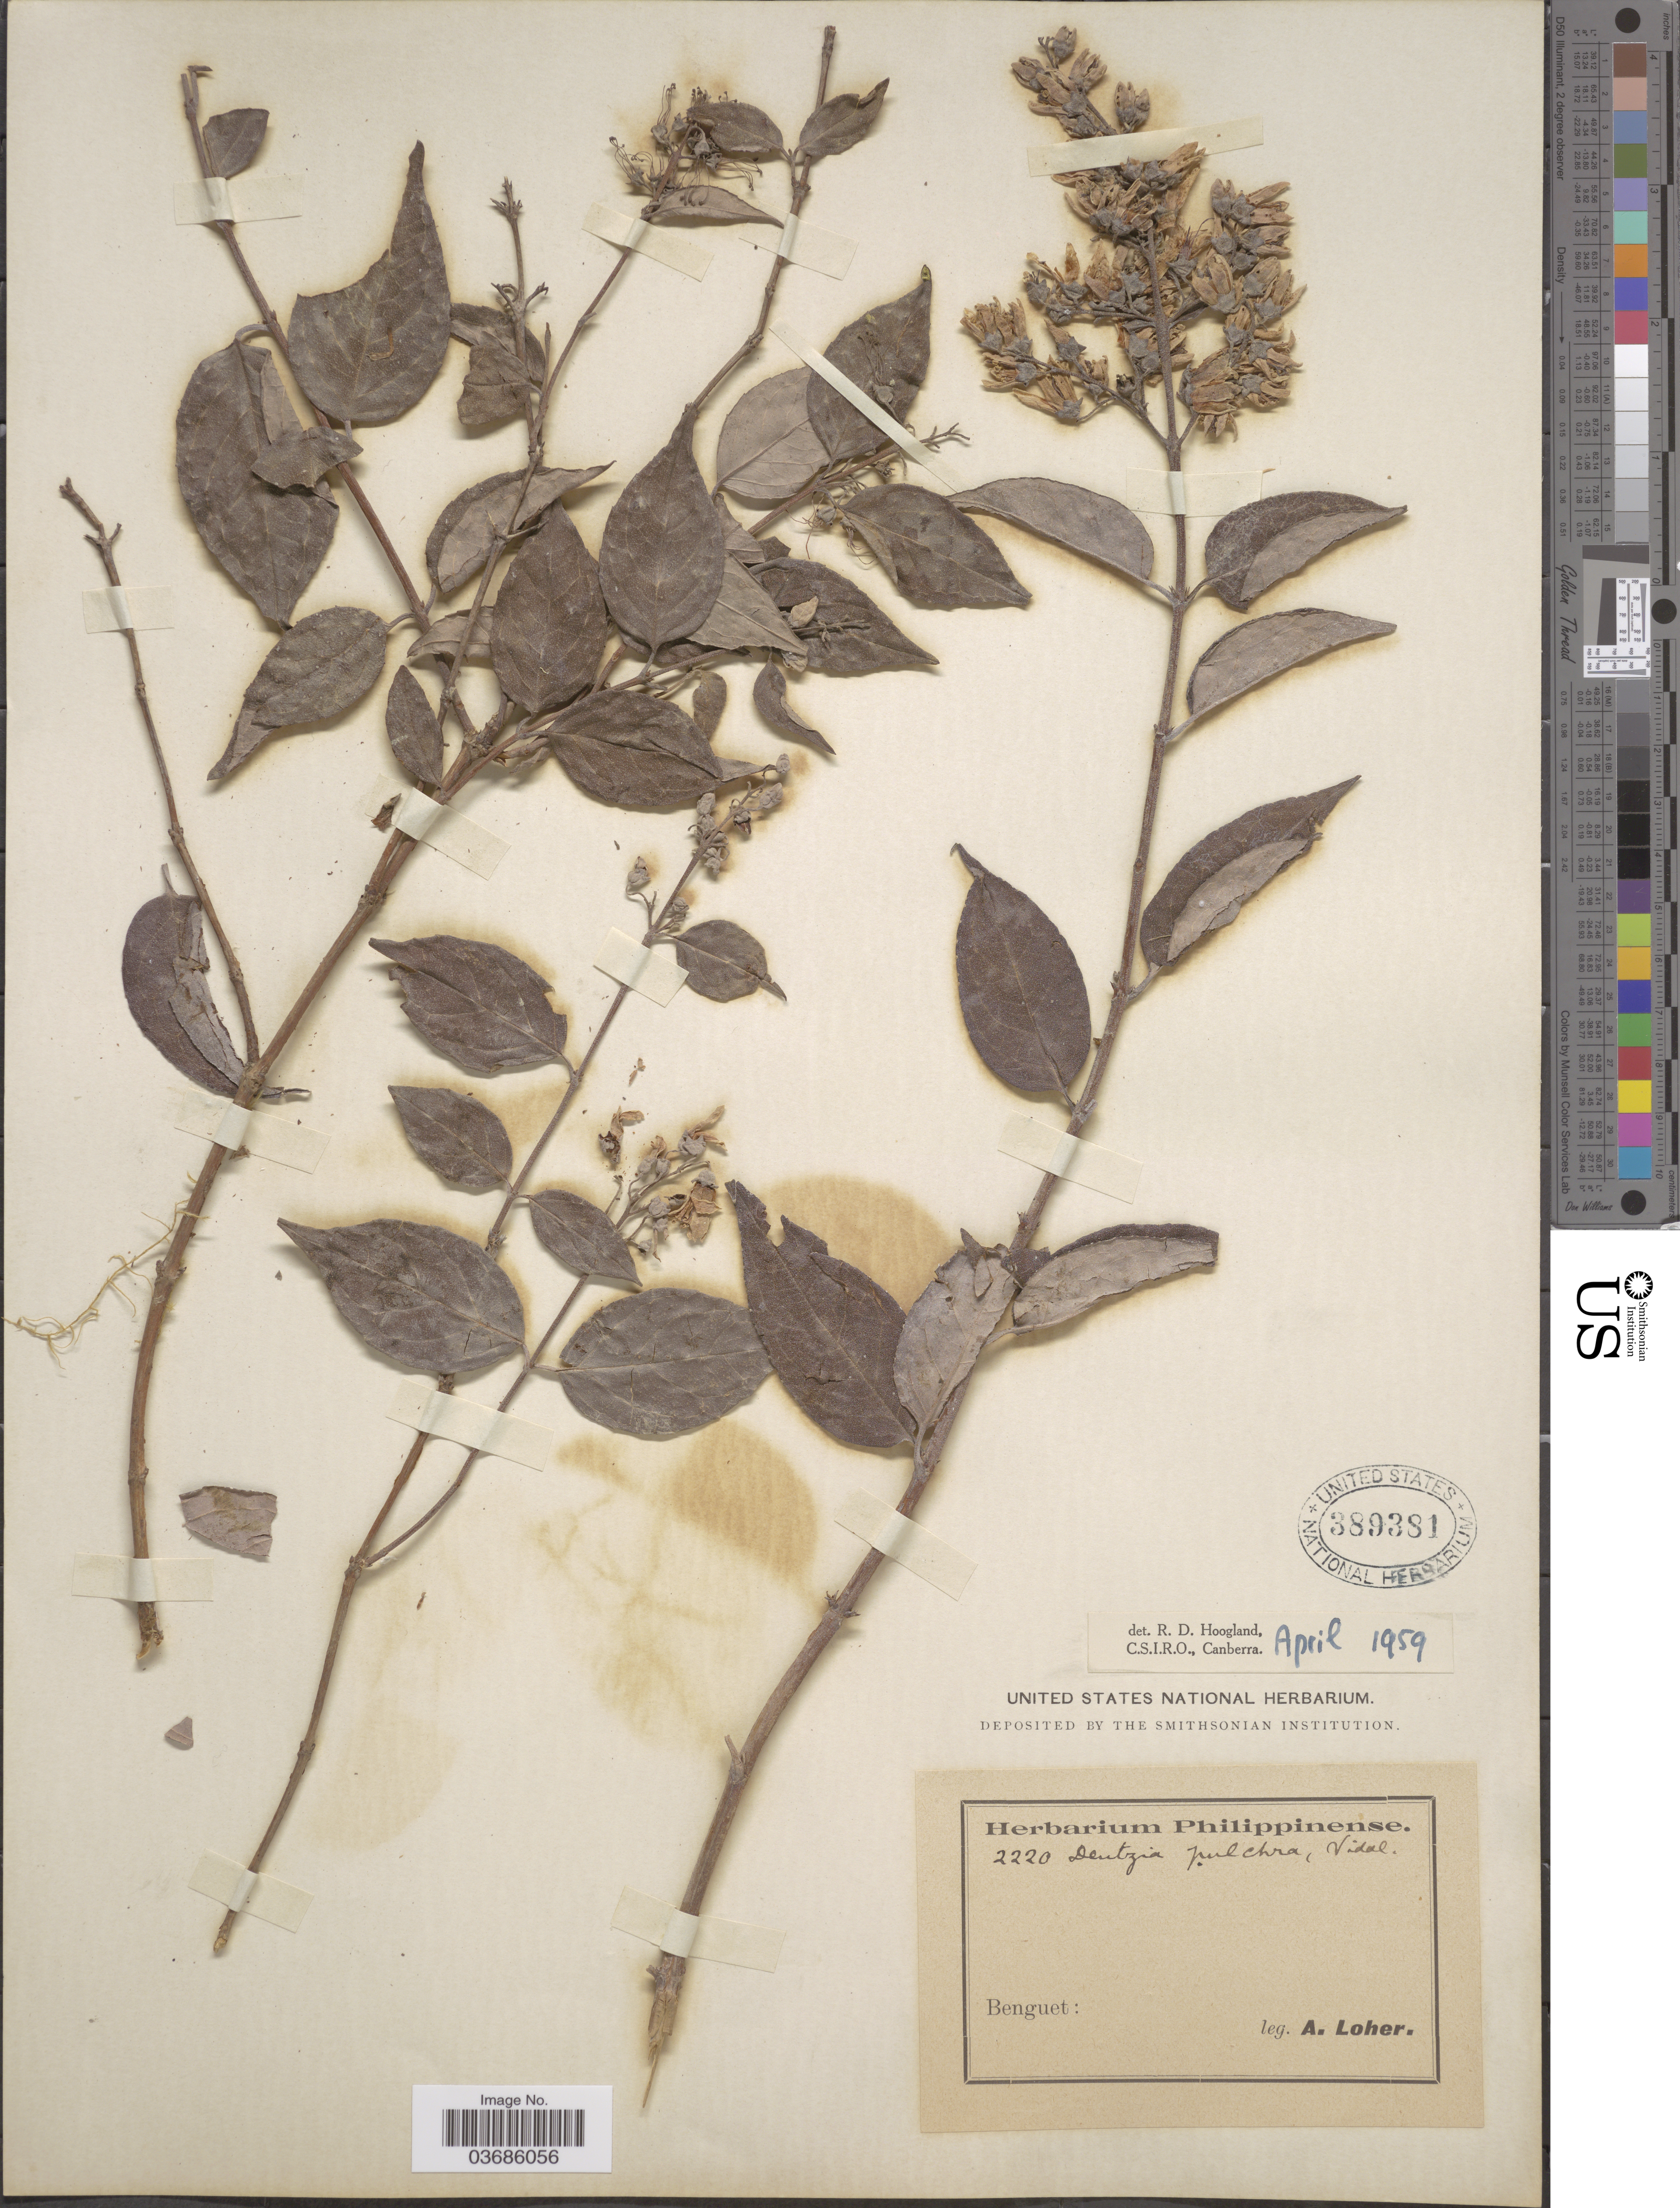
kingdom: Plantae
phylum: Tracheophyta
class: Magnoliopsida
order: Cornales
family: Hydrangeaceae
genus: Deutzia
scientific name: Deutzia pulchra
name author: Vidal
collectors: A. Loher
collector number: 2220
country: Philippines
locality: Benguet.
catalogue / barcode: US 389381